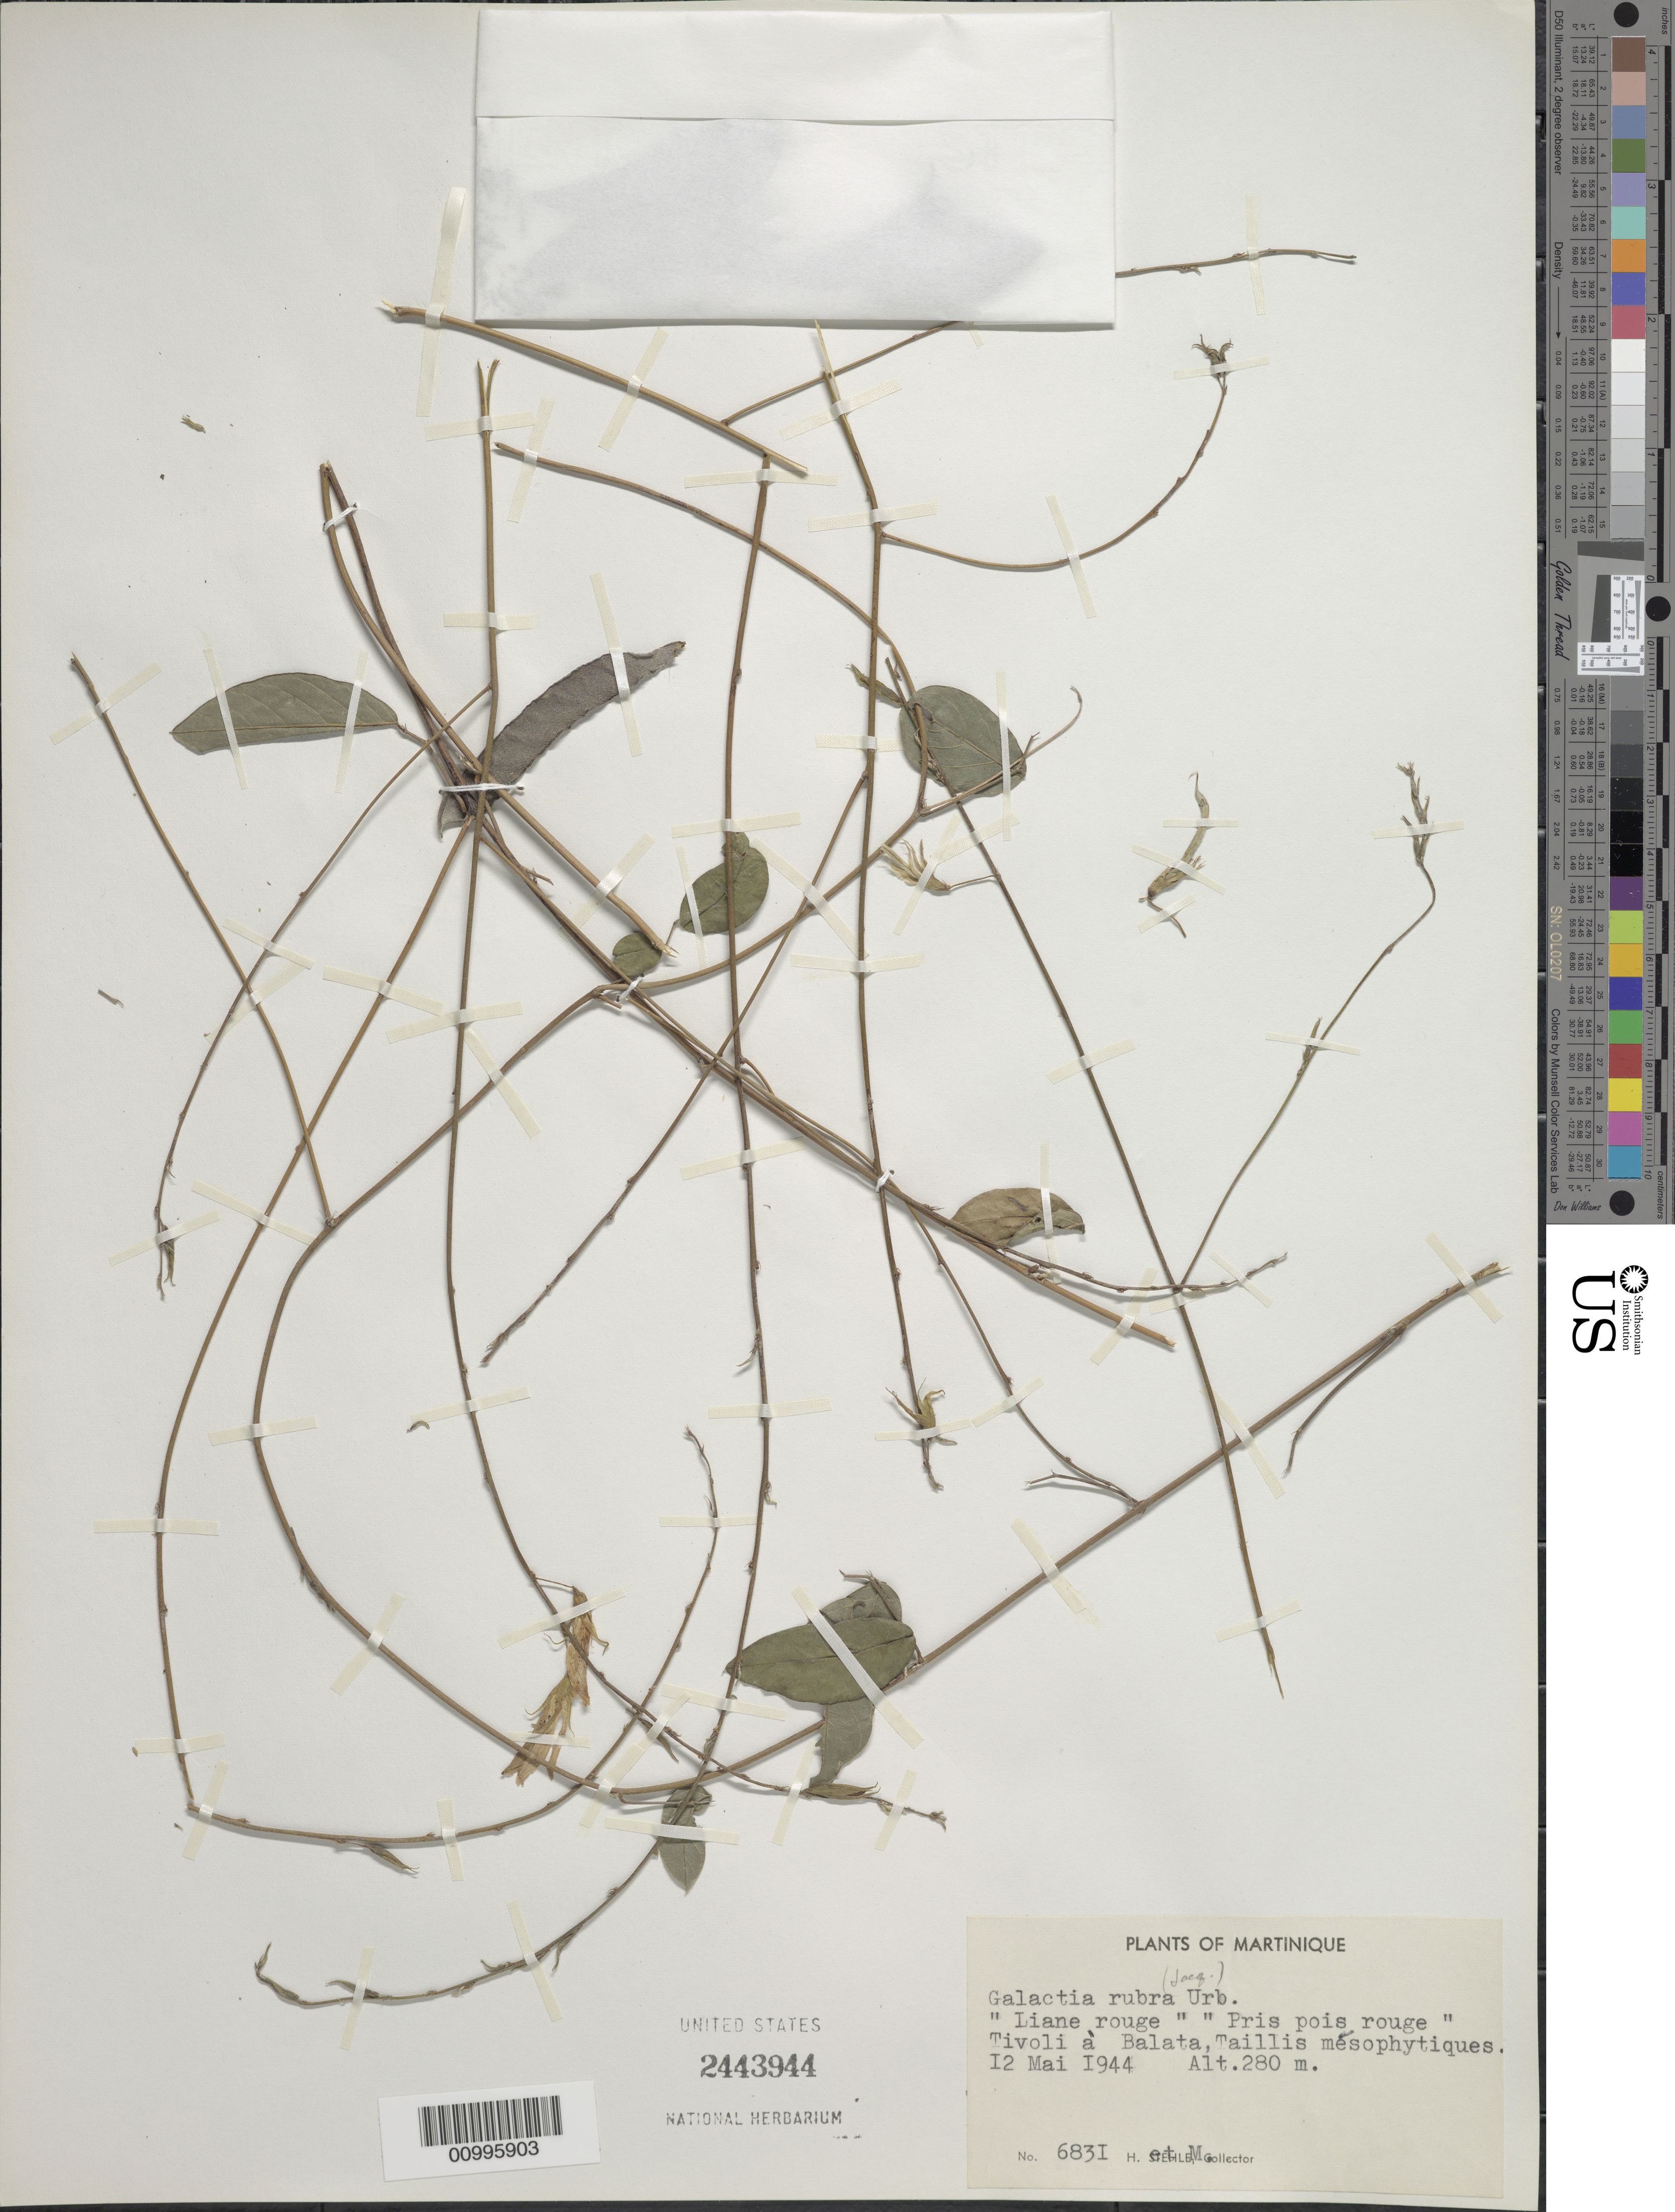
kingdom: Plantae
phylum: Tracheophyta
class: Magnoliopsida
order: Fabales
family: Fabaceae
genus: Galactia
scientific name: Galactia rubra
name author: (Jacq.) Urb.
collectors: H. Stehlé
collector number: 6831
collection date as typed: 12 May 1944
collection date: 1944-05-12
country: Martinique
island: Martinique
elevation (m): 280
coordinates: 0 N, 0 E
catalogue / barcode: US 2443944